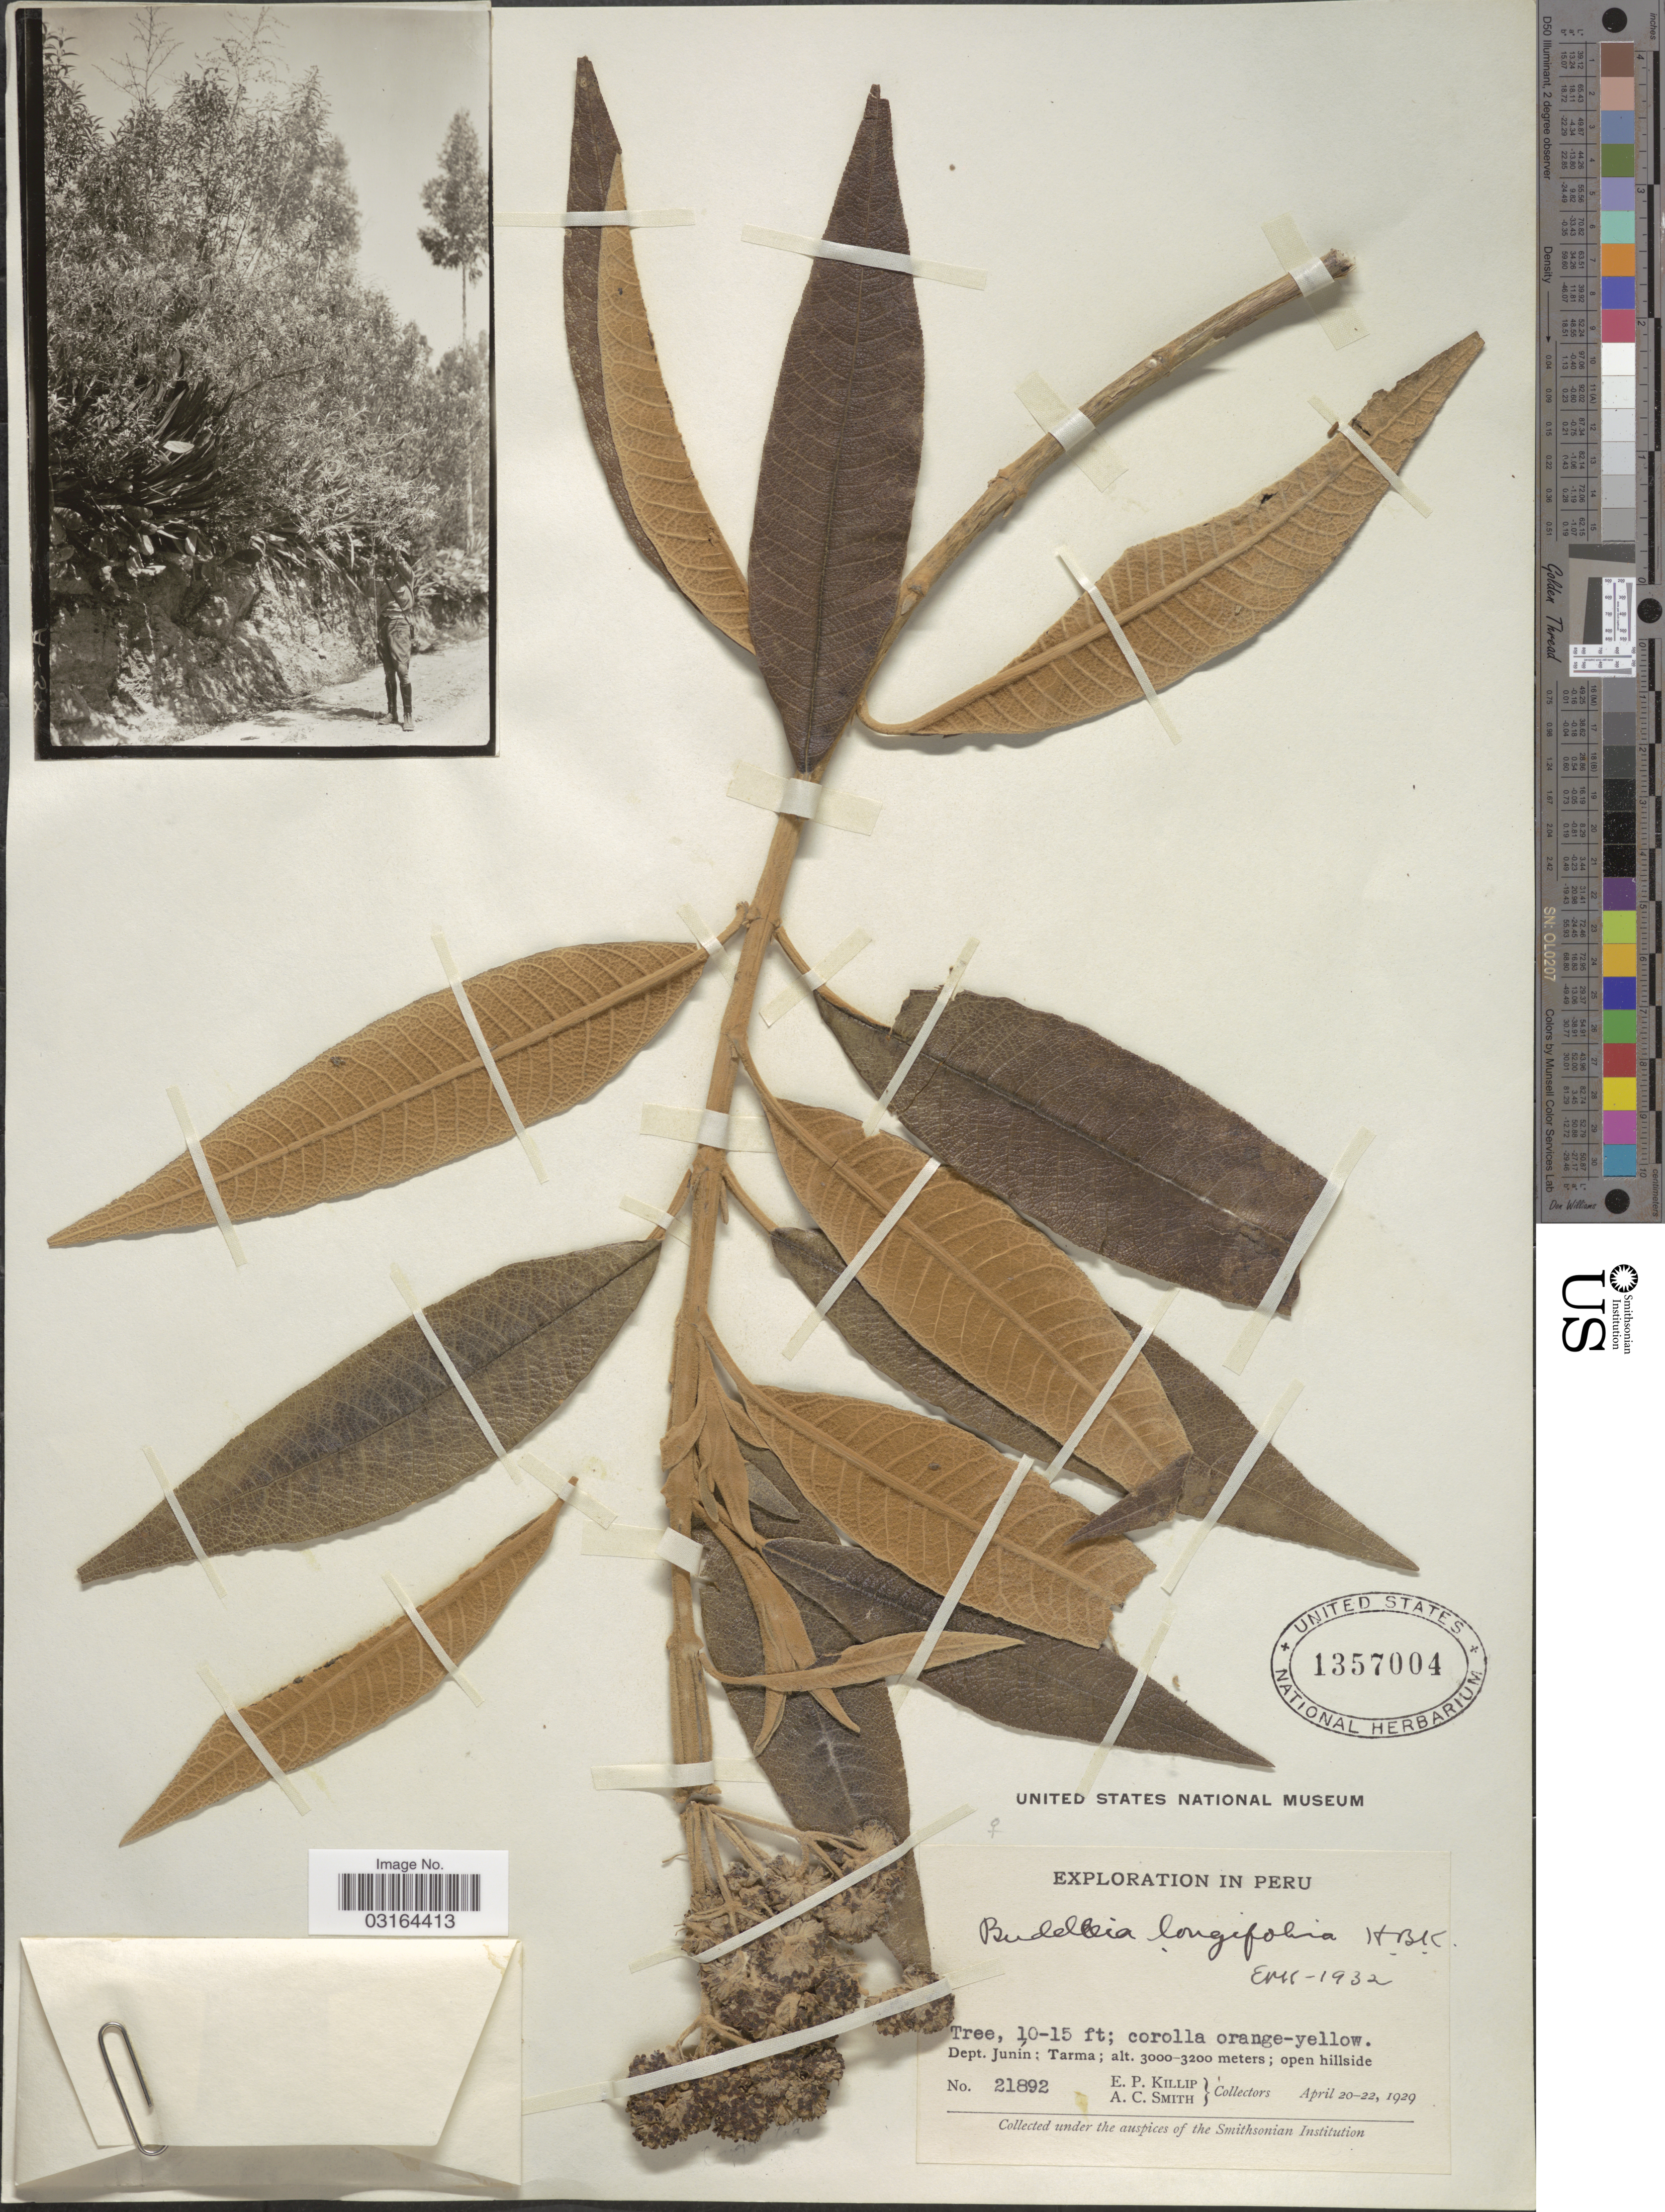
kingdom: Plantae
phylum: Tracheophyta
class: Magnoliopsida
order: Lamiales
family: Scrophulariaceae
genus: Buddleja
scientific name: Buddleja incana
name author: Ruiz & Pav.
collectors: E. P. Killip & A. C. Smith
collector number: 21892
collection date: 1929-04-20/1929-04-22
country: Peru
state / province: Junín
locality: Dept. Junín: Tarma.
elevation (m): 3000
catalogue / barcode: US 1357004